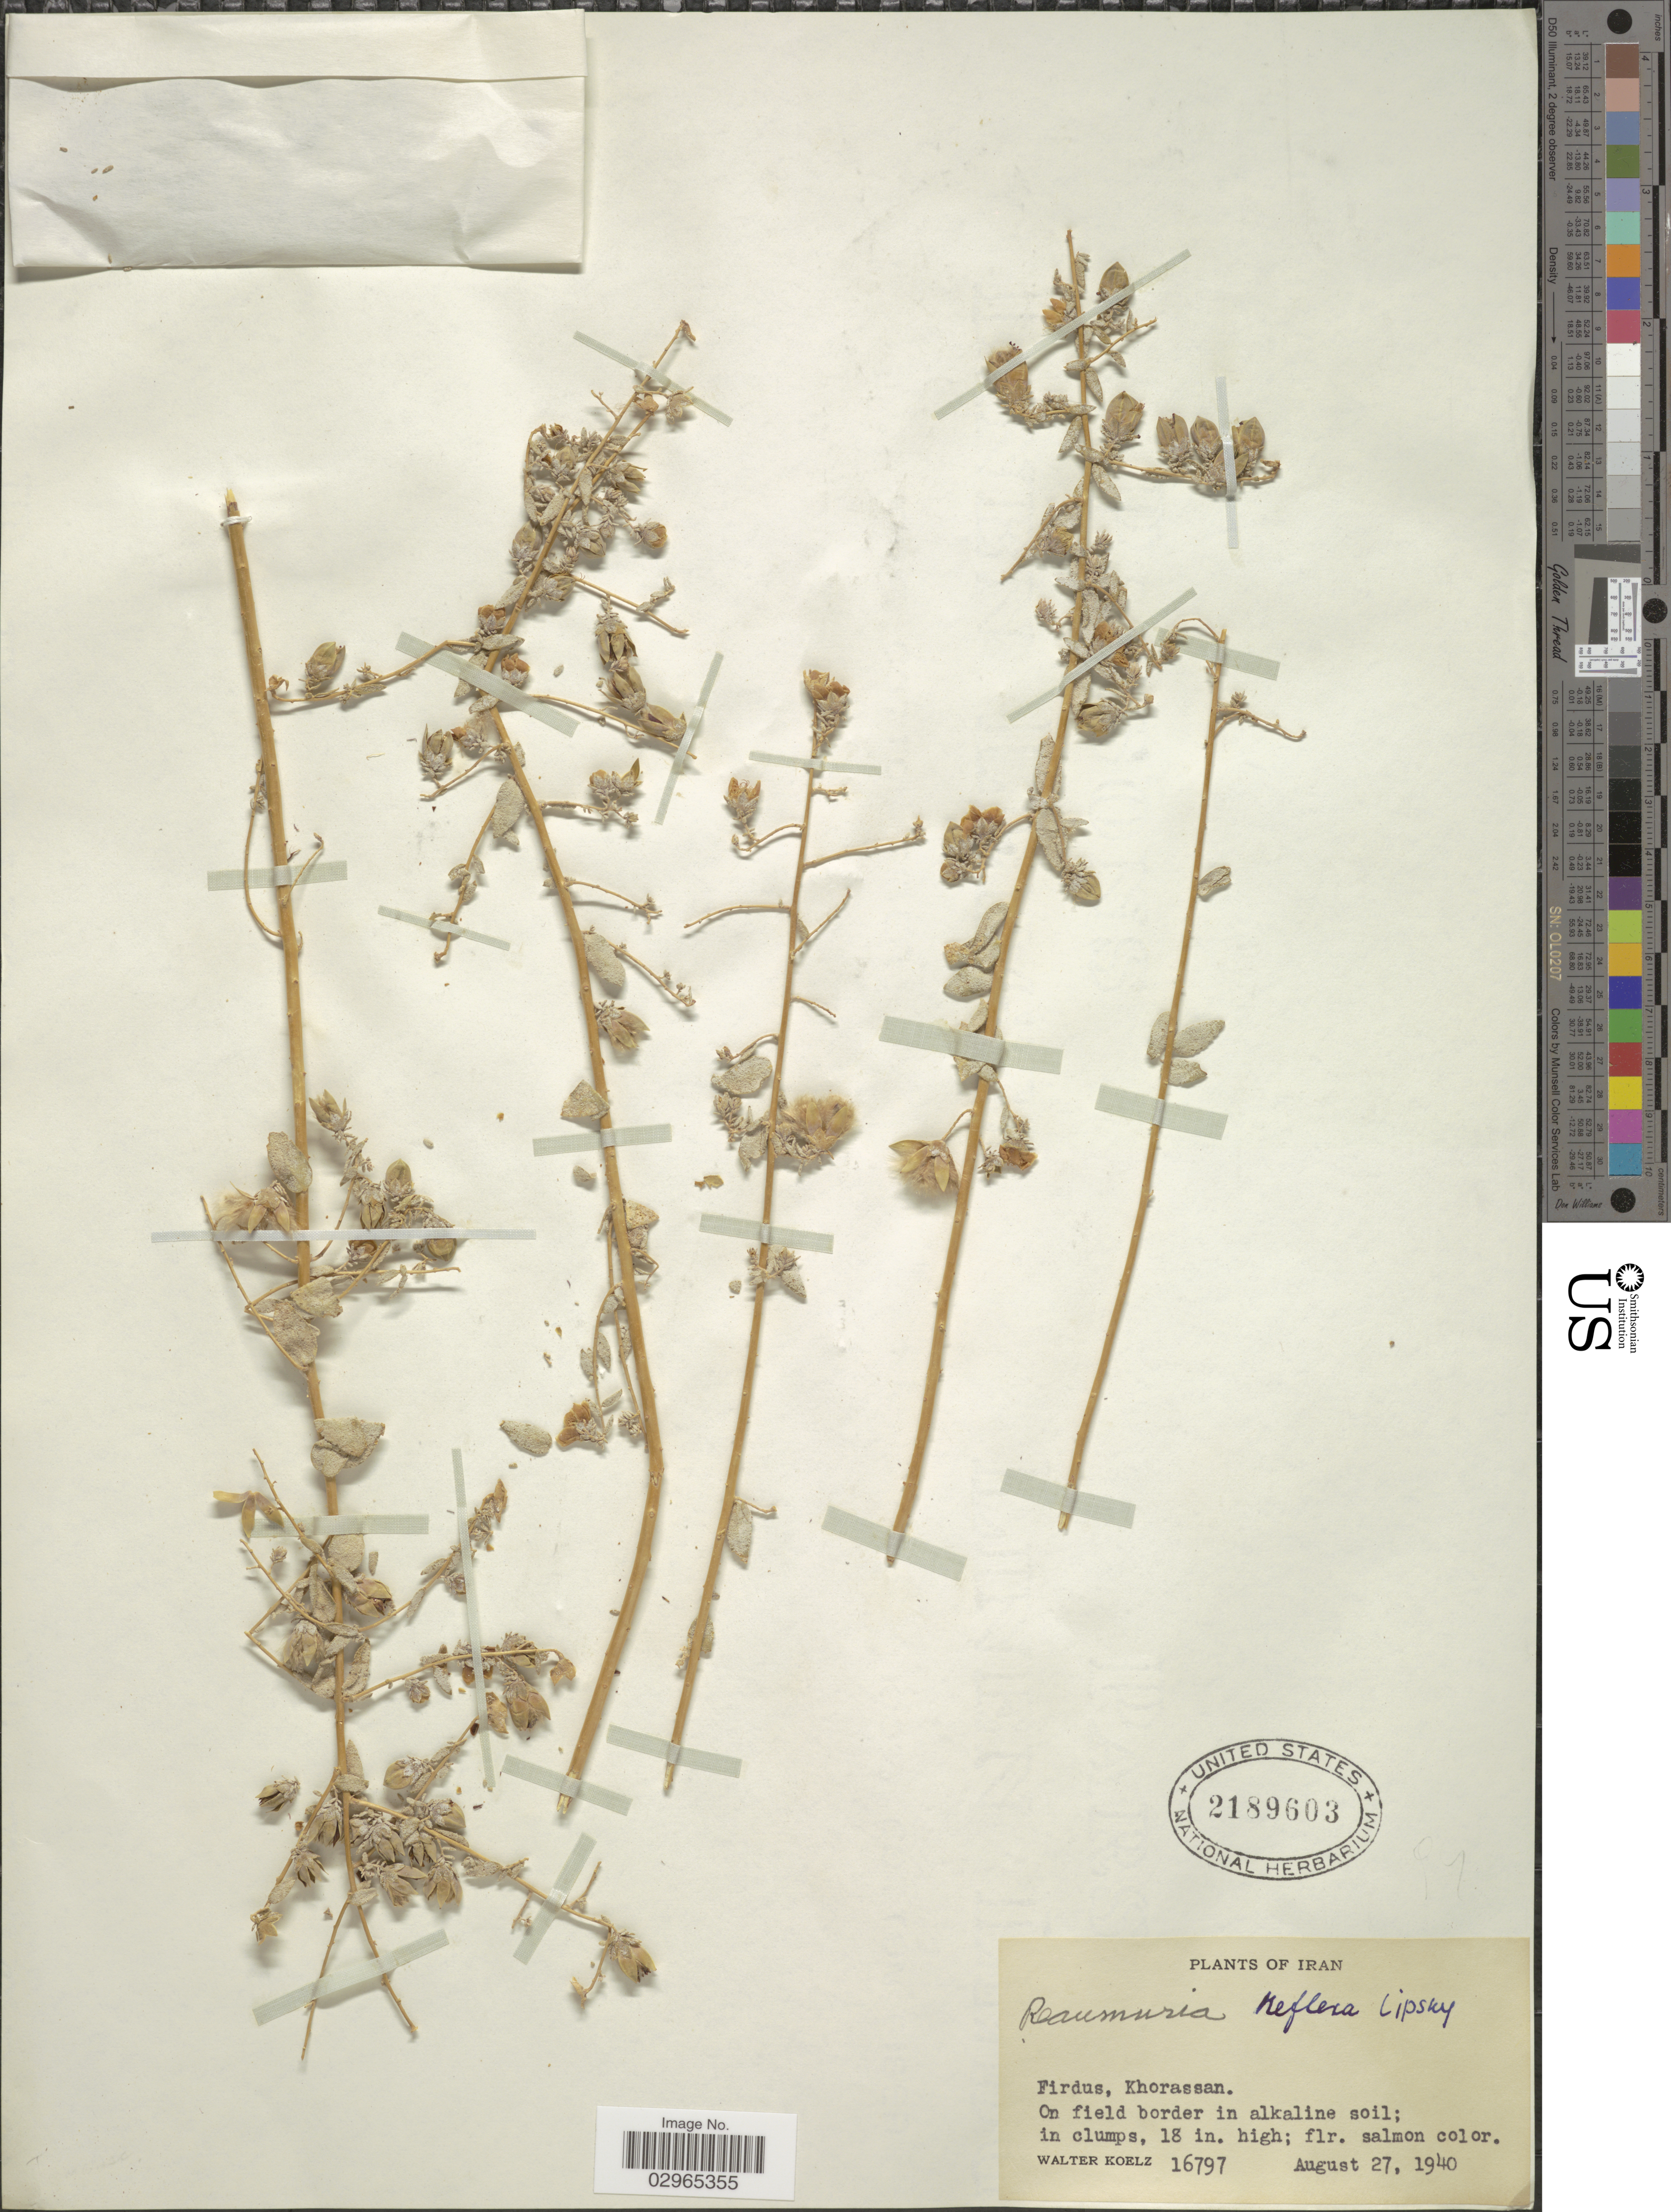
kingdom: Plantae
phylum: Tracheophyta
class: Magnoliopsida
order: Caryophyllales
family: Tamaricaceae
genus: Reaumuria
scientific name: Reaumuria reflexa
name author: Lipsky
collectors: W. N. Koelz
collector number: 16797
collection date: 1940-08-27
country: Iran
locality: Firdus, Khorassan.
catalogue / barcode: US 2189603